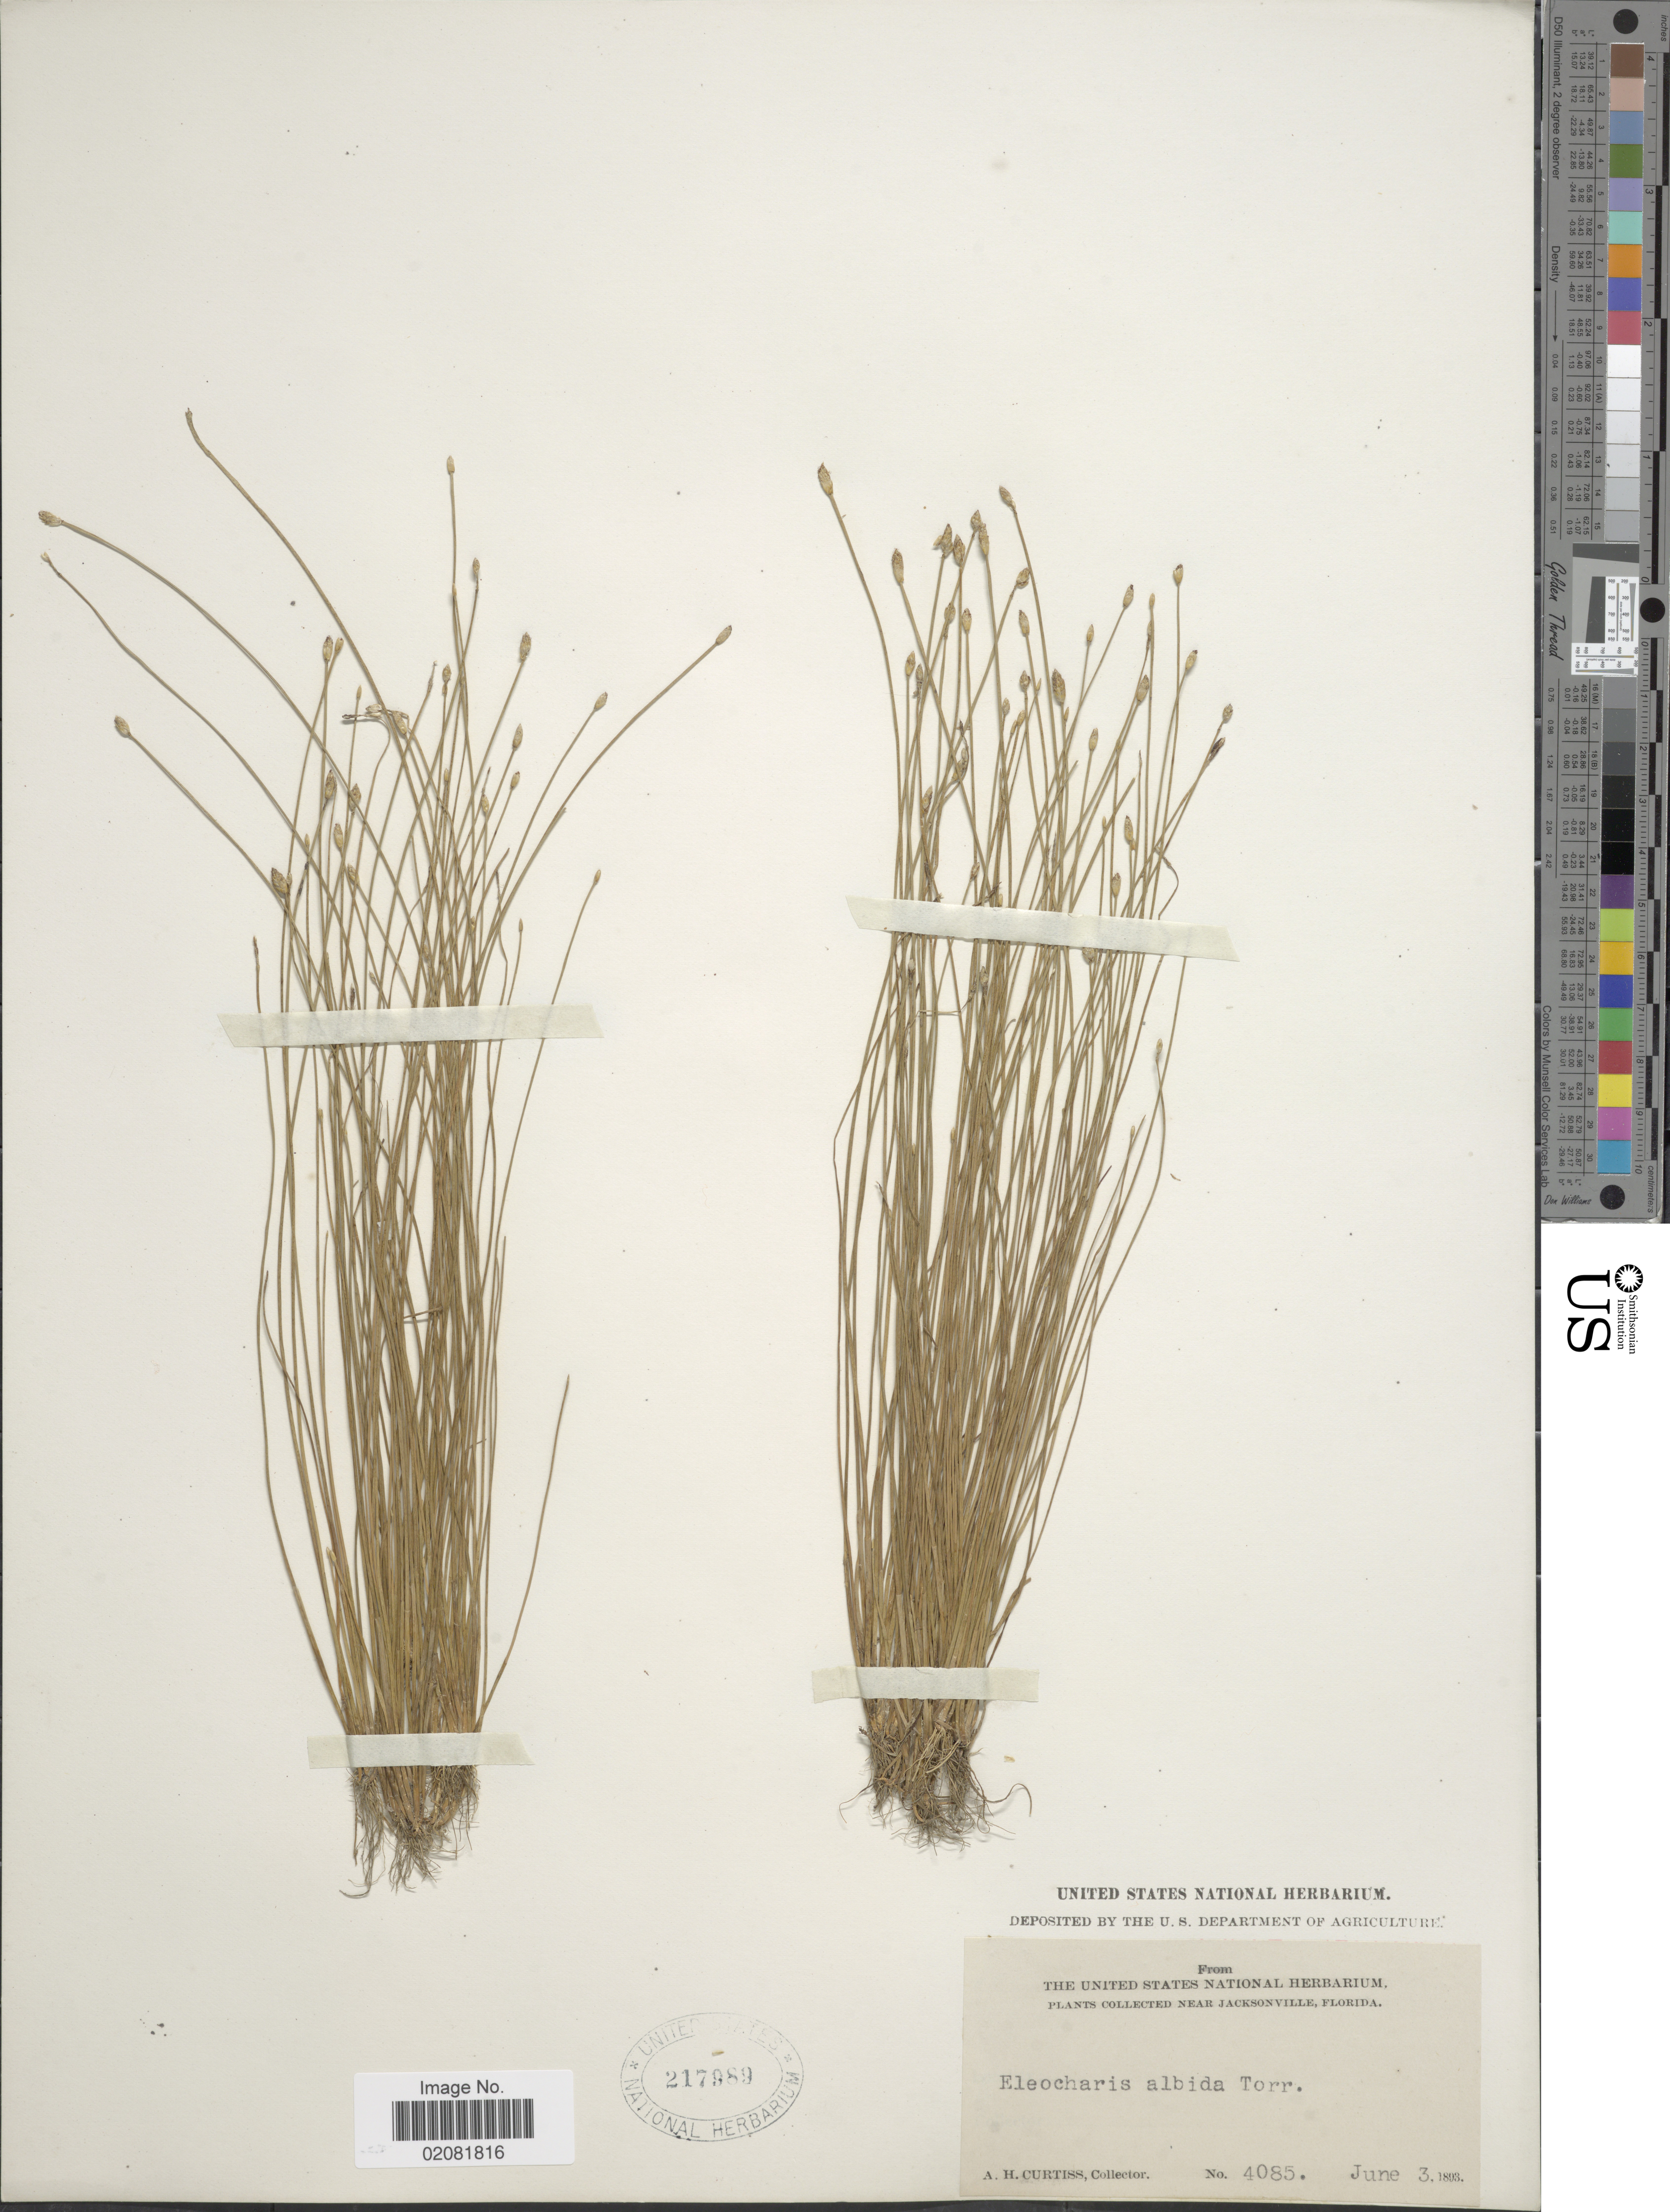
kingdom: Plantae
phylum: Tracheophyta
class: Liliopsida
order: Poales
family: Cyperaceae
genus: Eleocharis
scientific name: Eleocharis albida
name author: Torr.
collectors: A. H. Curtiss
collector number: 4085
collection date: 1893-06-03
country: United States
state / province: Florida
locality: Near Jacksonville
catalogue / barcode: US 217989